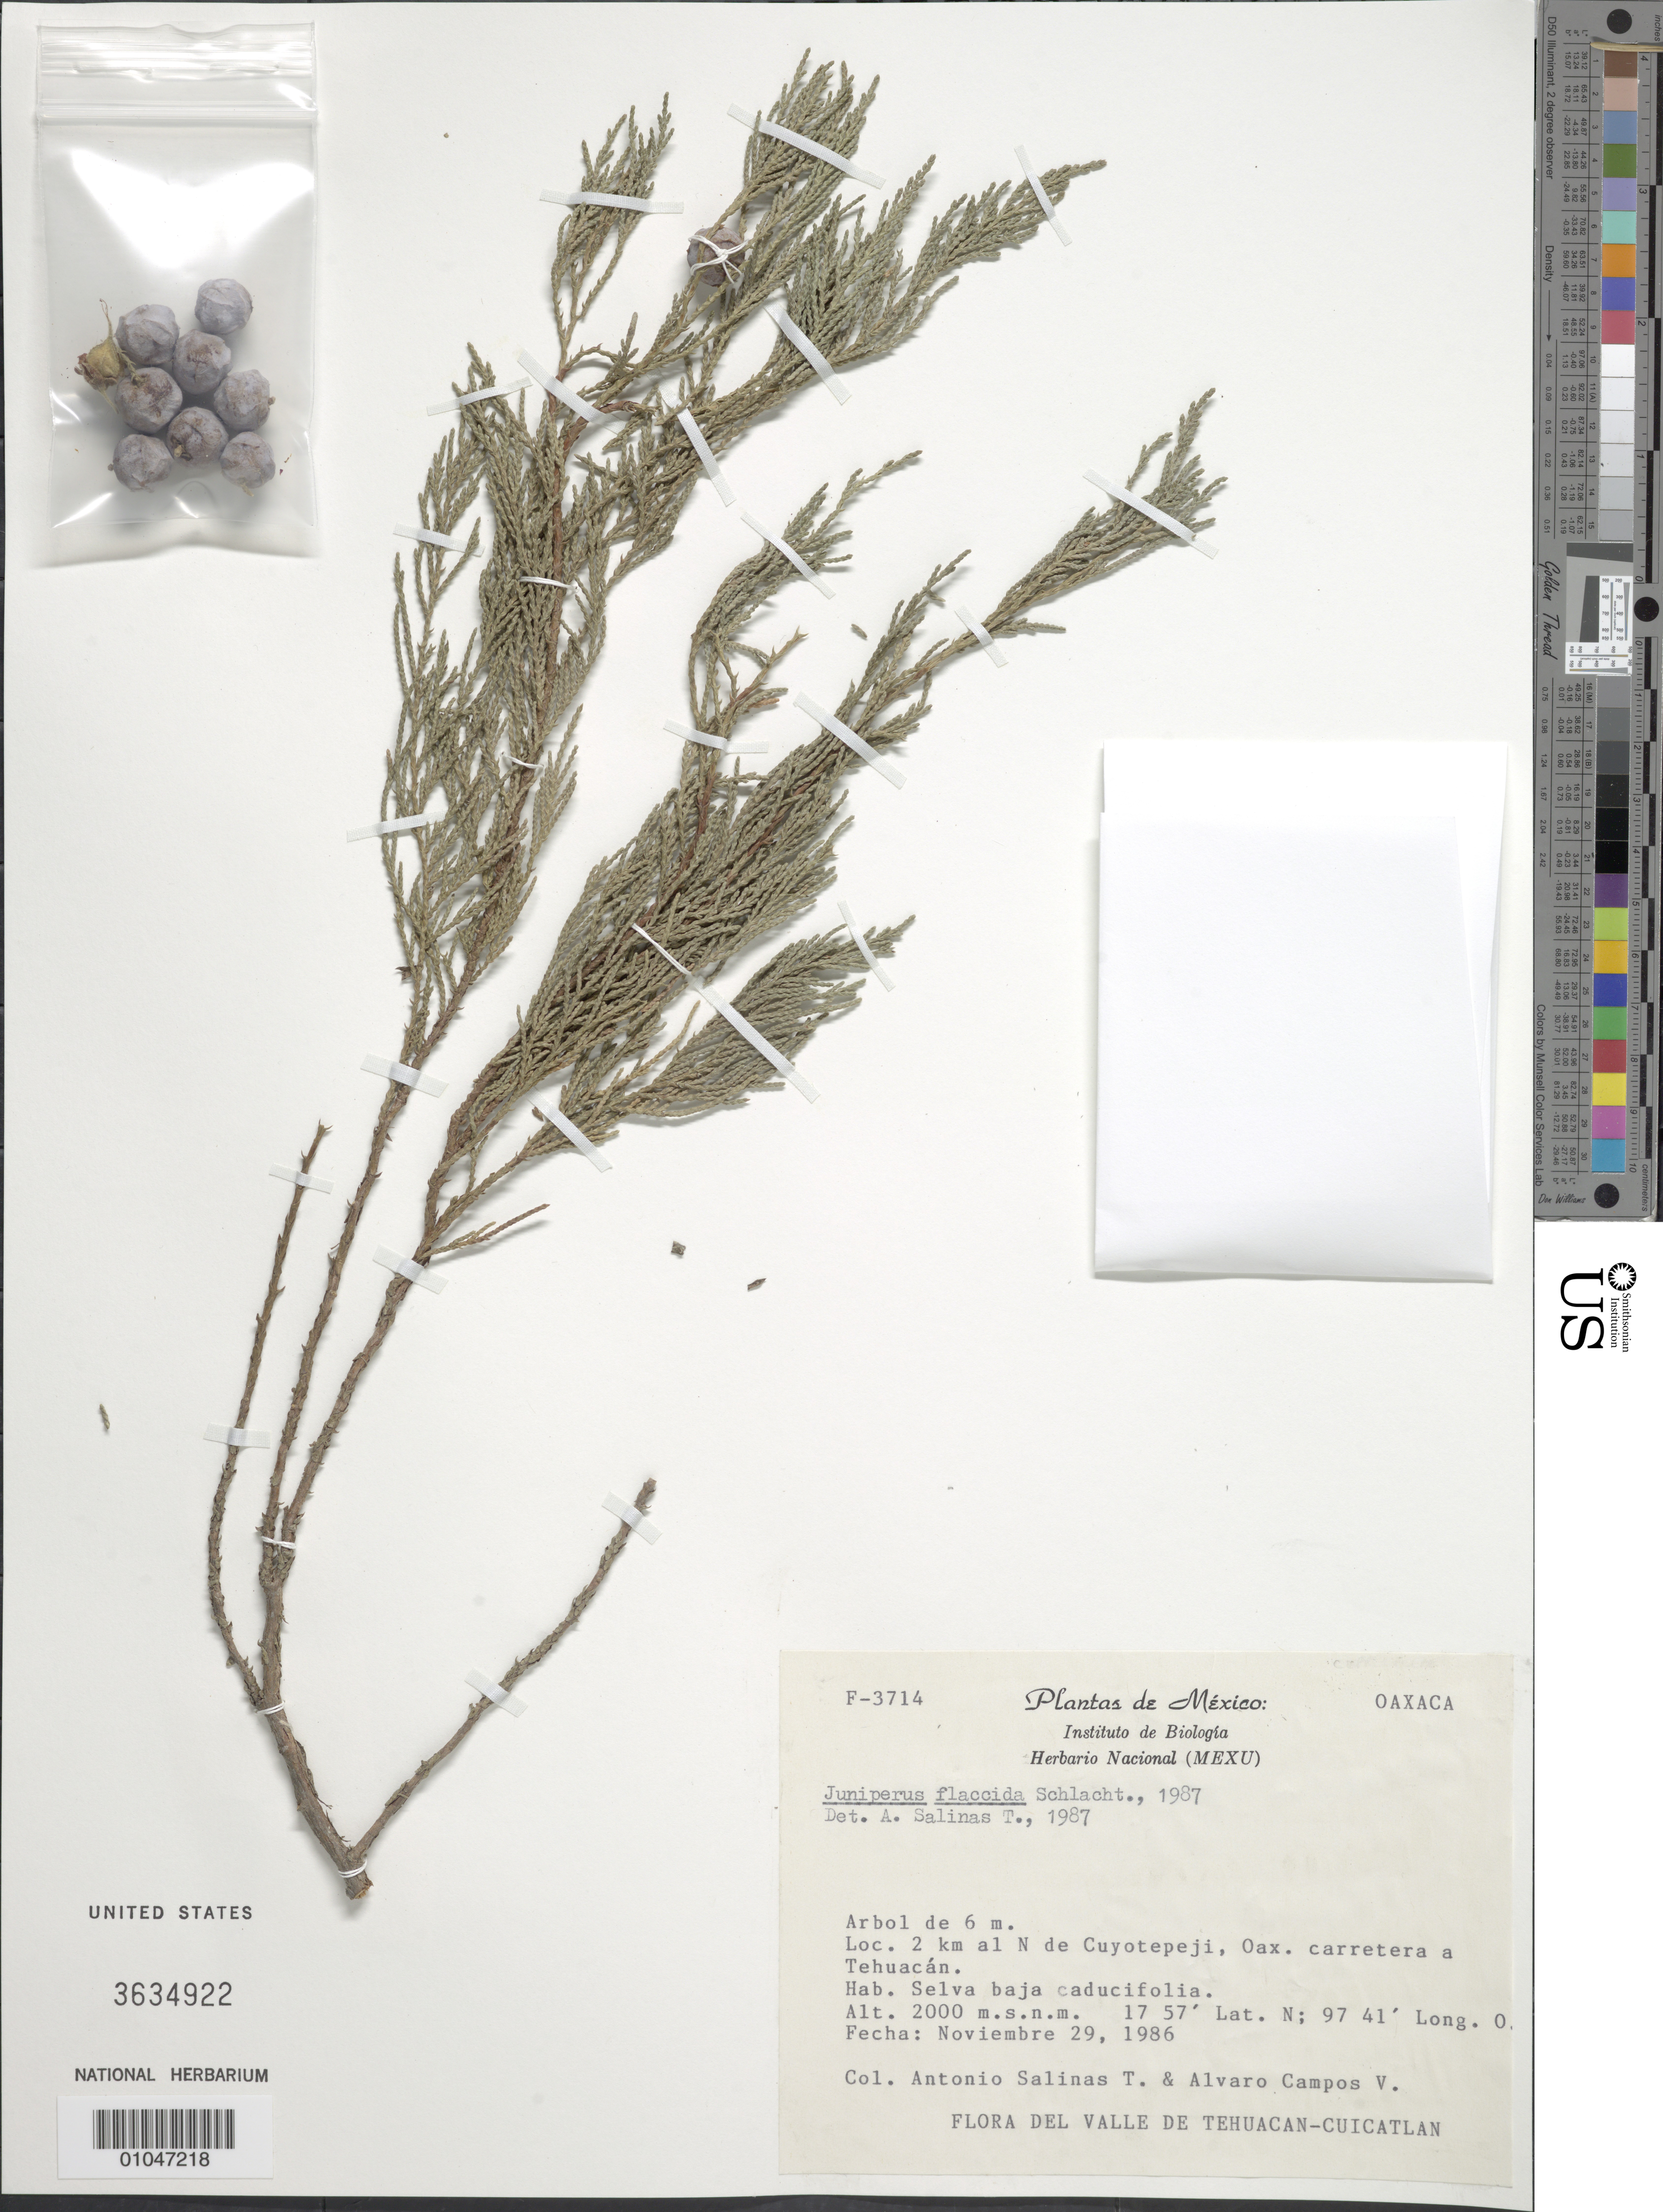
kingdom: Plantae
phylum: Tracheophyta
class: Pinopsida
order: Pinales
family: Cupressaceae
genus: Juniperus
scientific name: Juniperus flaccida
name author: Schltdl.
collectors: A. Salinas T. & A. Campos V.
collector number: F-3714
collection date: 1986-11-29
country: Mexico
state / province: Oaxaca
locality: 2 km al N de Cuyotepeji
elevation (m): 2000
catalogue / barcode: US 3634922